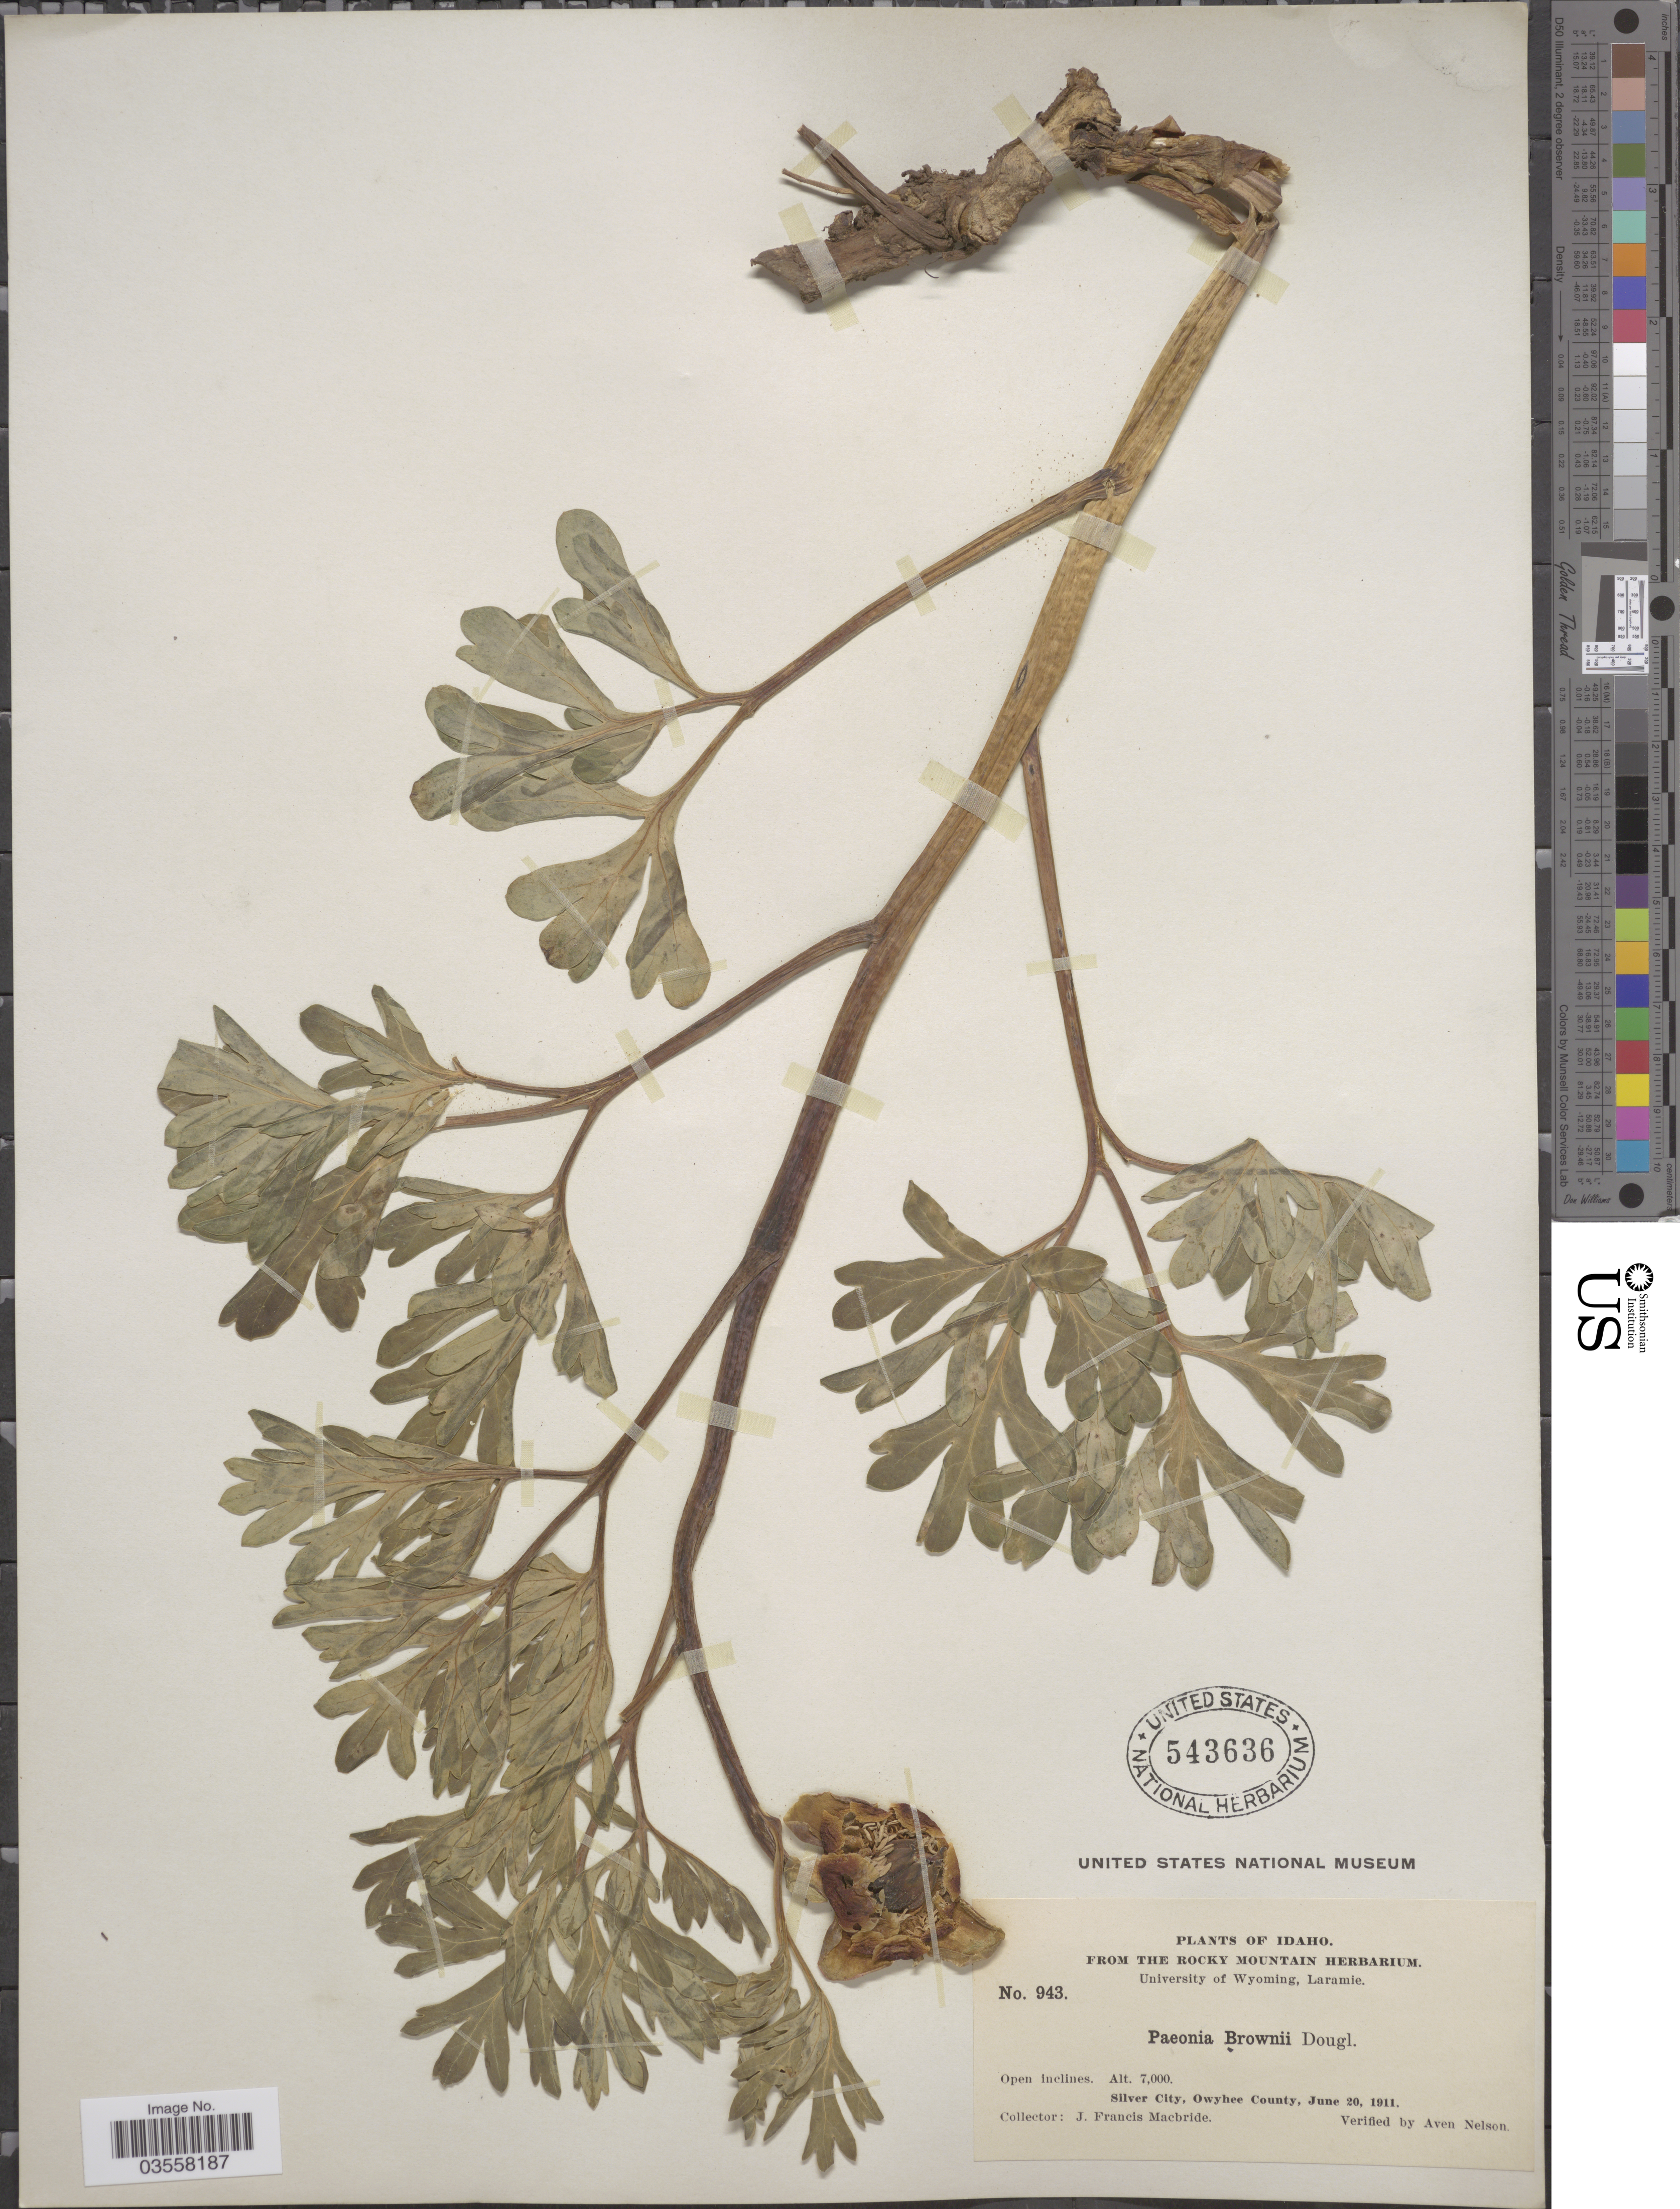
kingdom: Plantae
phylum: Tracheophyta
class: Magnoliopsida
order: Saxifragales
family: Paeoniaceae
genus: Paeonia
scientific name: Paeonia brownii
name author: Douglas ex Hook.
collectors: J. F. Macbride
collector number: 943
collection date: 1911-06-20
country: United States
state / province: Idaho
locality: Silver City, Owyhee County.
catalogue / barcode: US 543636